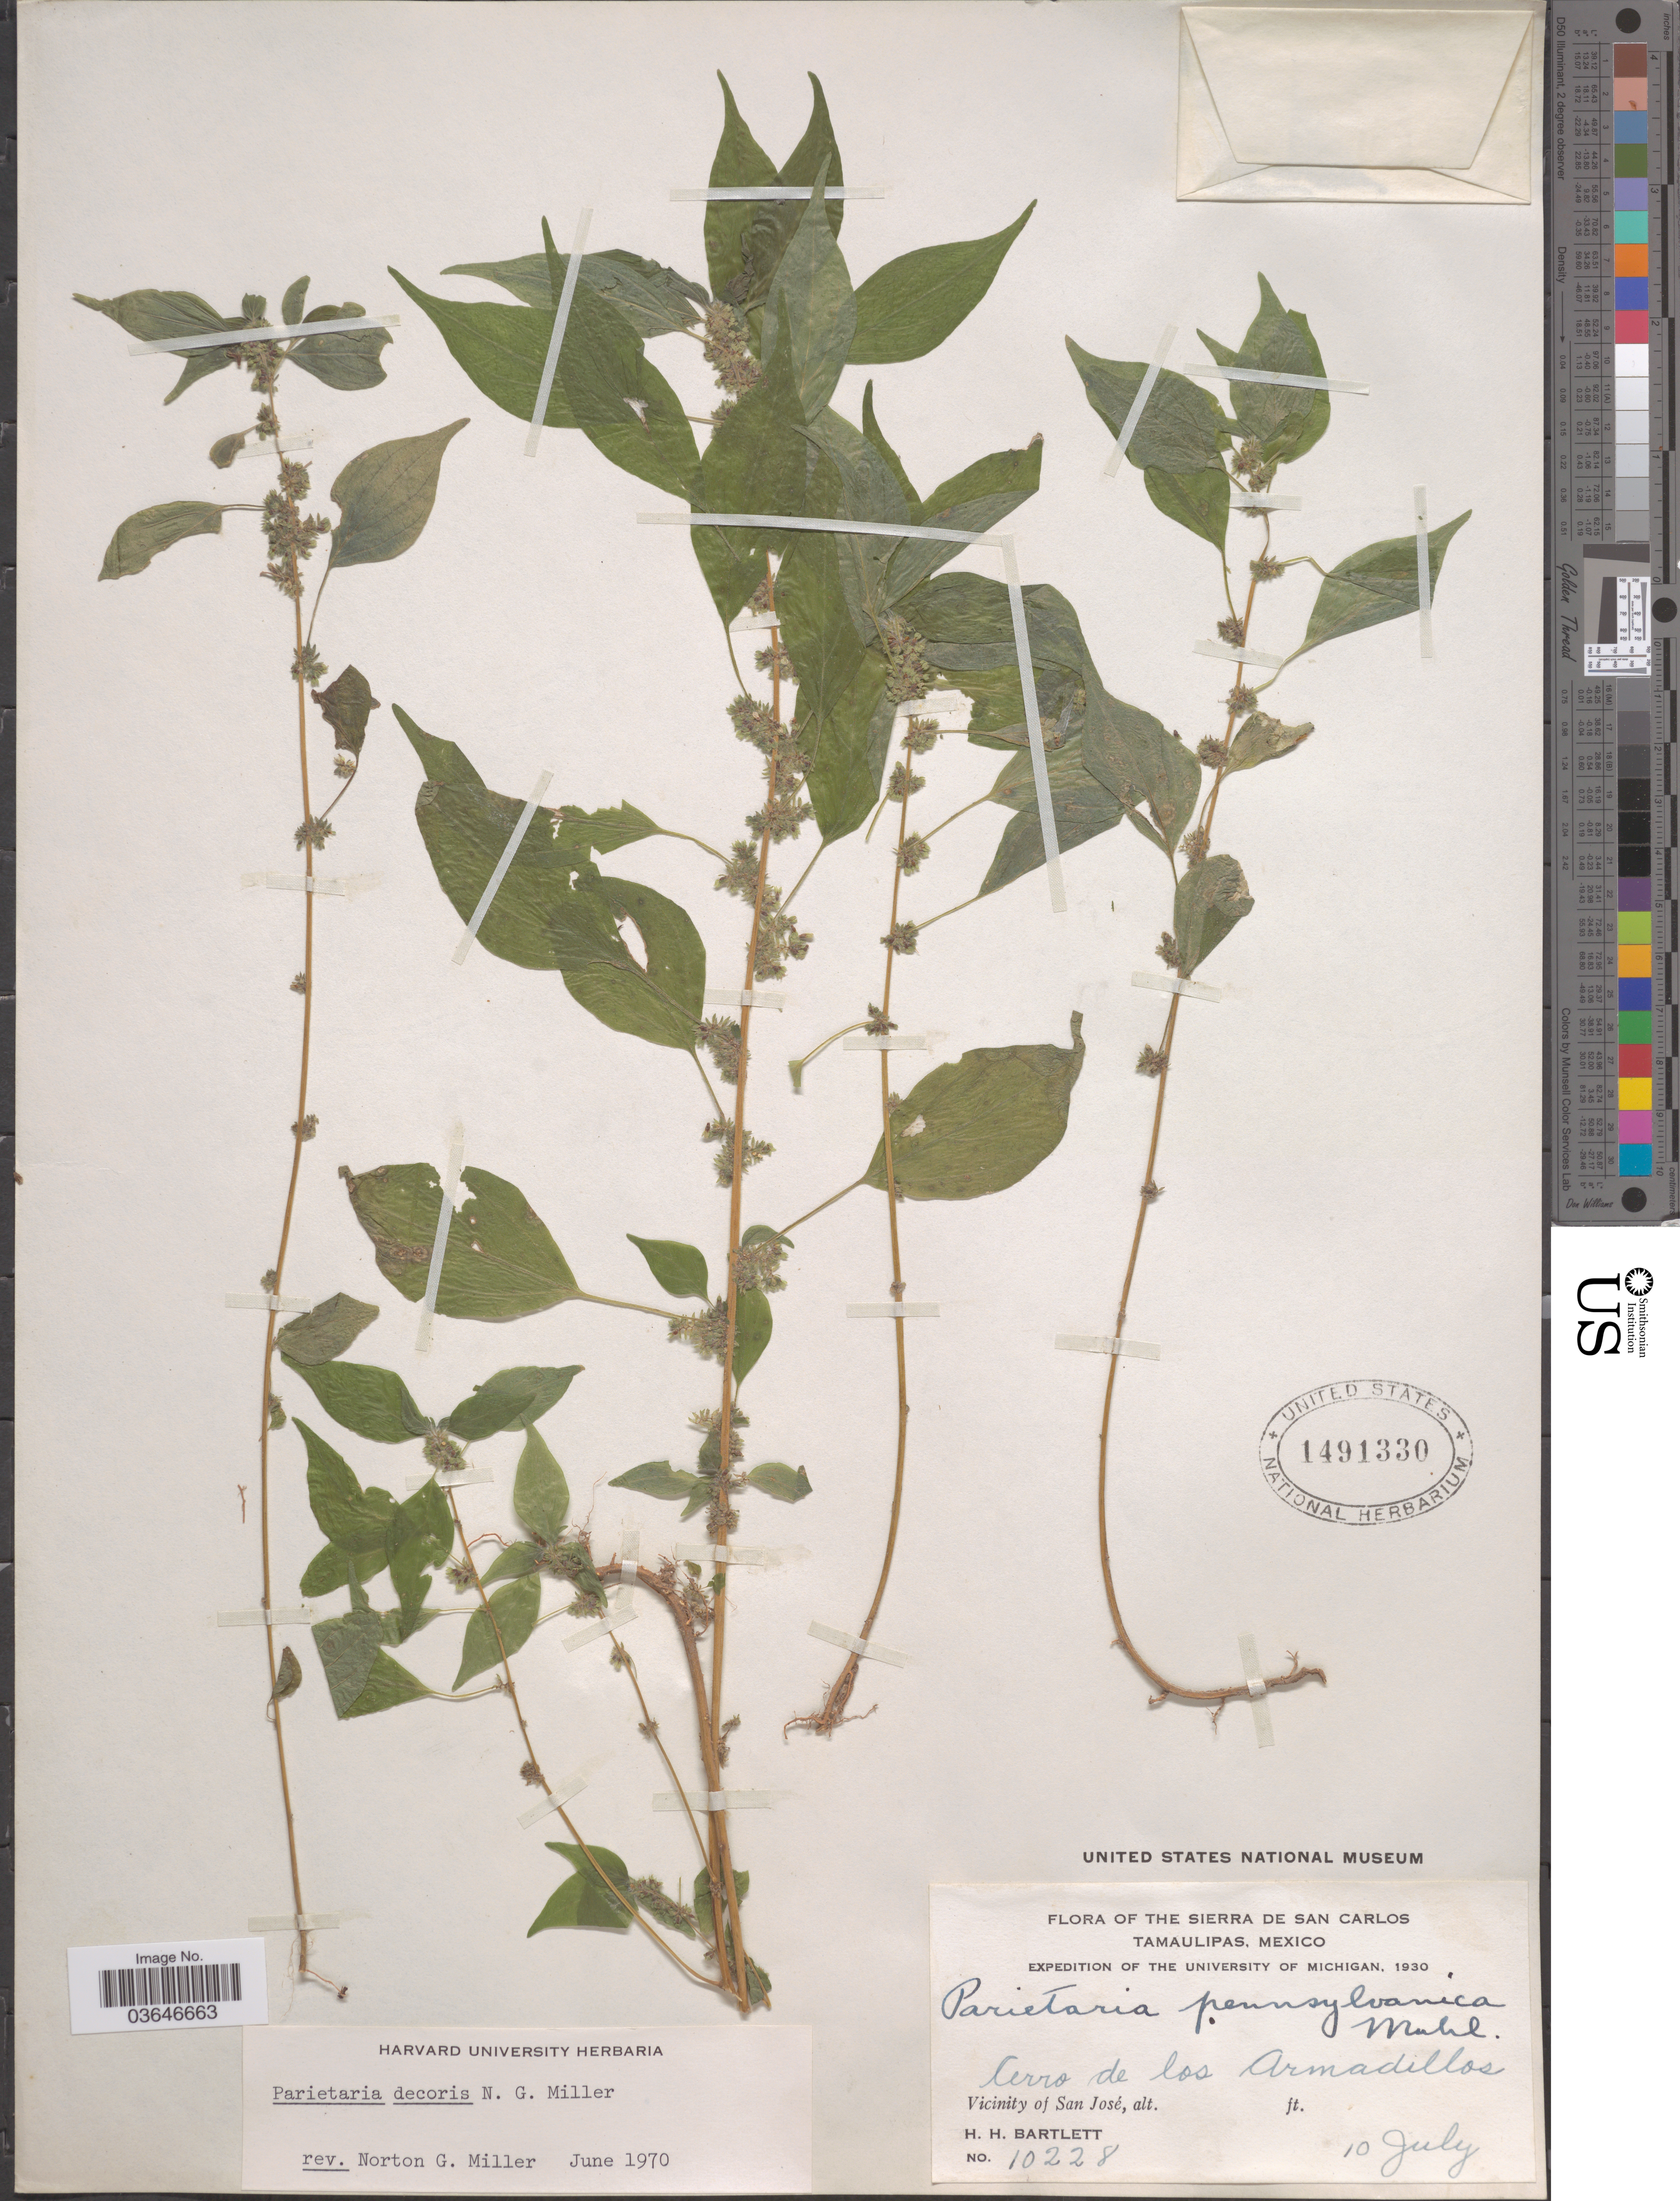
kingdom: Plantae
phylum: Tracheophyta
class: Magnoliopsida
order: Rosales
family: Urticaceae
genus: Parietaria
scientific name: Parietaria decoris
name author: N.G. Mill.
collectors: H. H. Bartlett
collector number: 10228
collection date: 1930-07-10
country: Mexico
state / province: Tamaulipas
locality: Sierra de San Carlos. Cerro de los Armadillos. Vicinity of San José.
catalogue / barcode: US 1491330